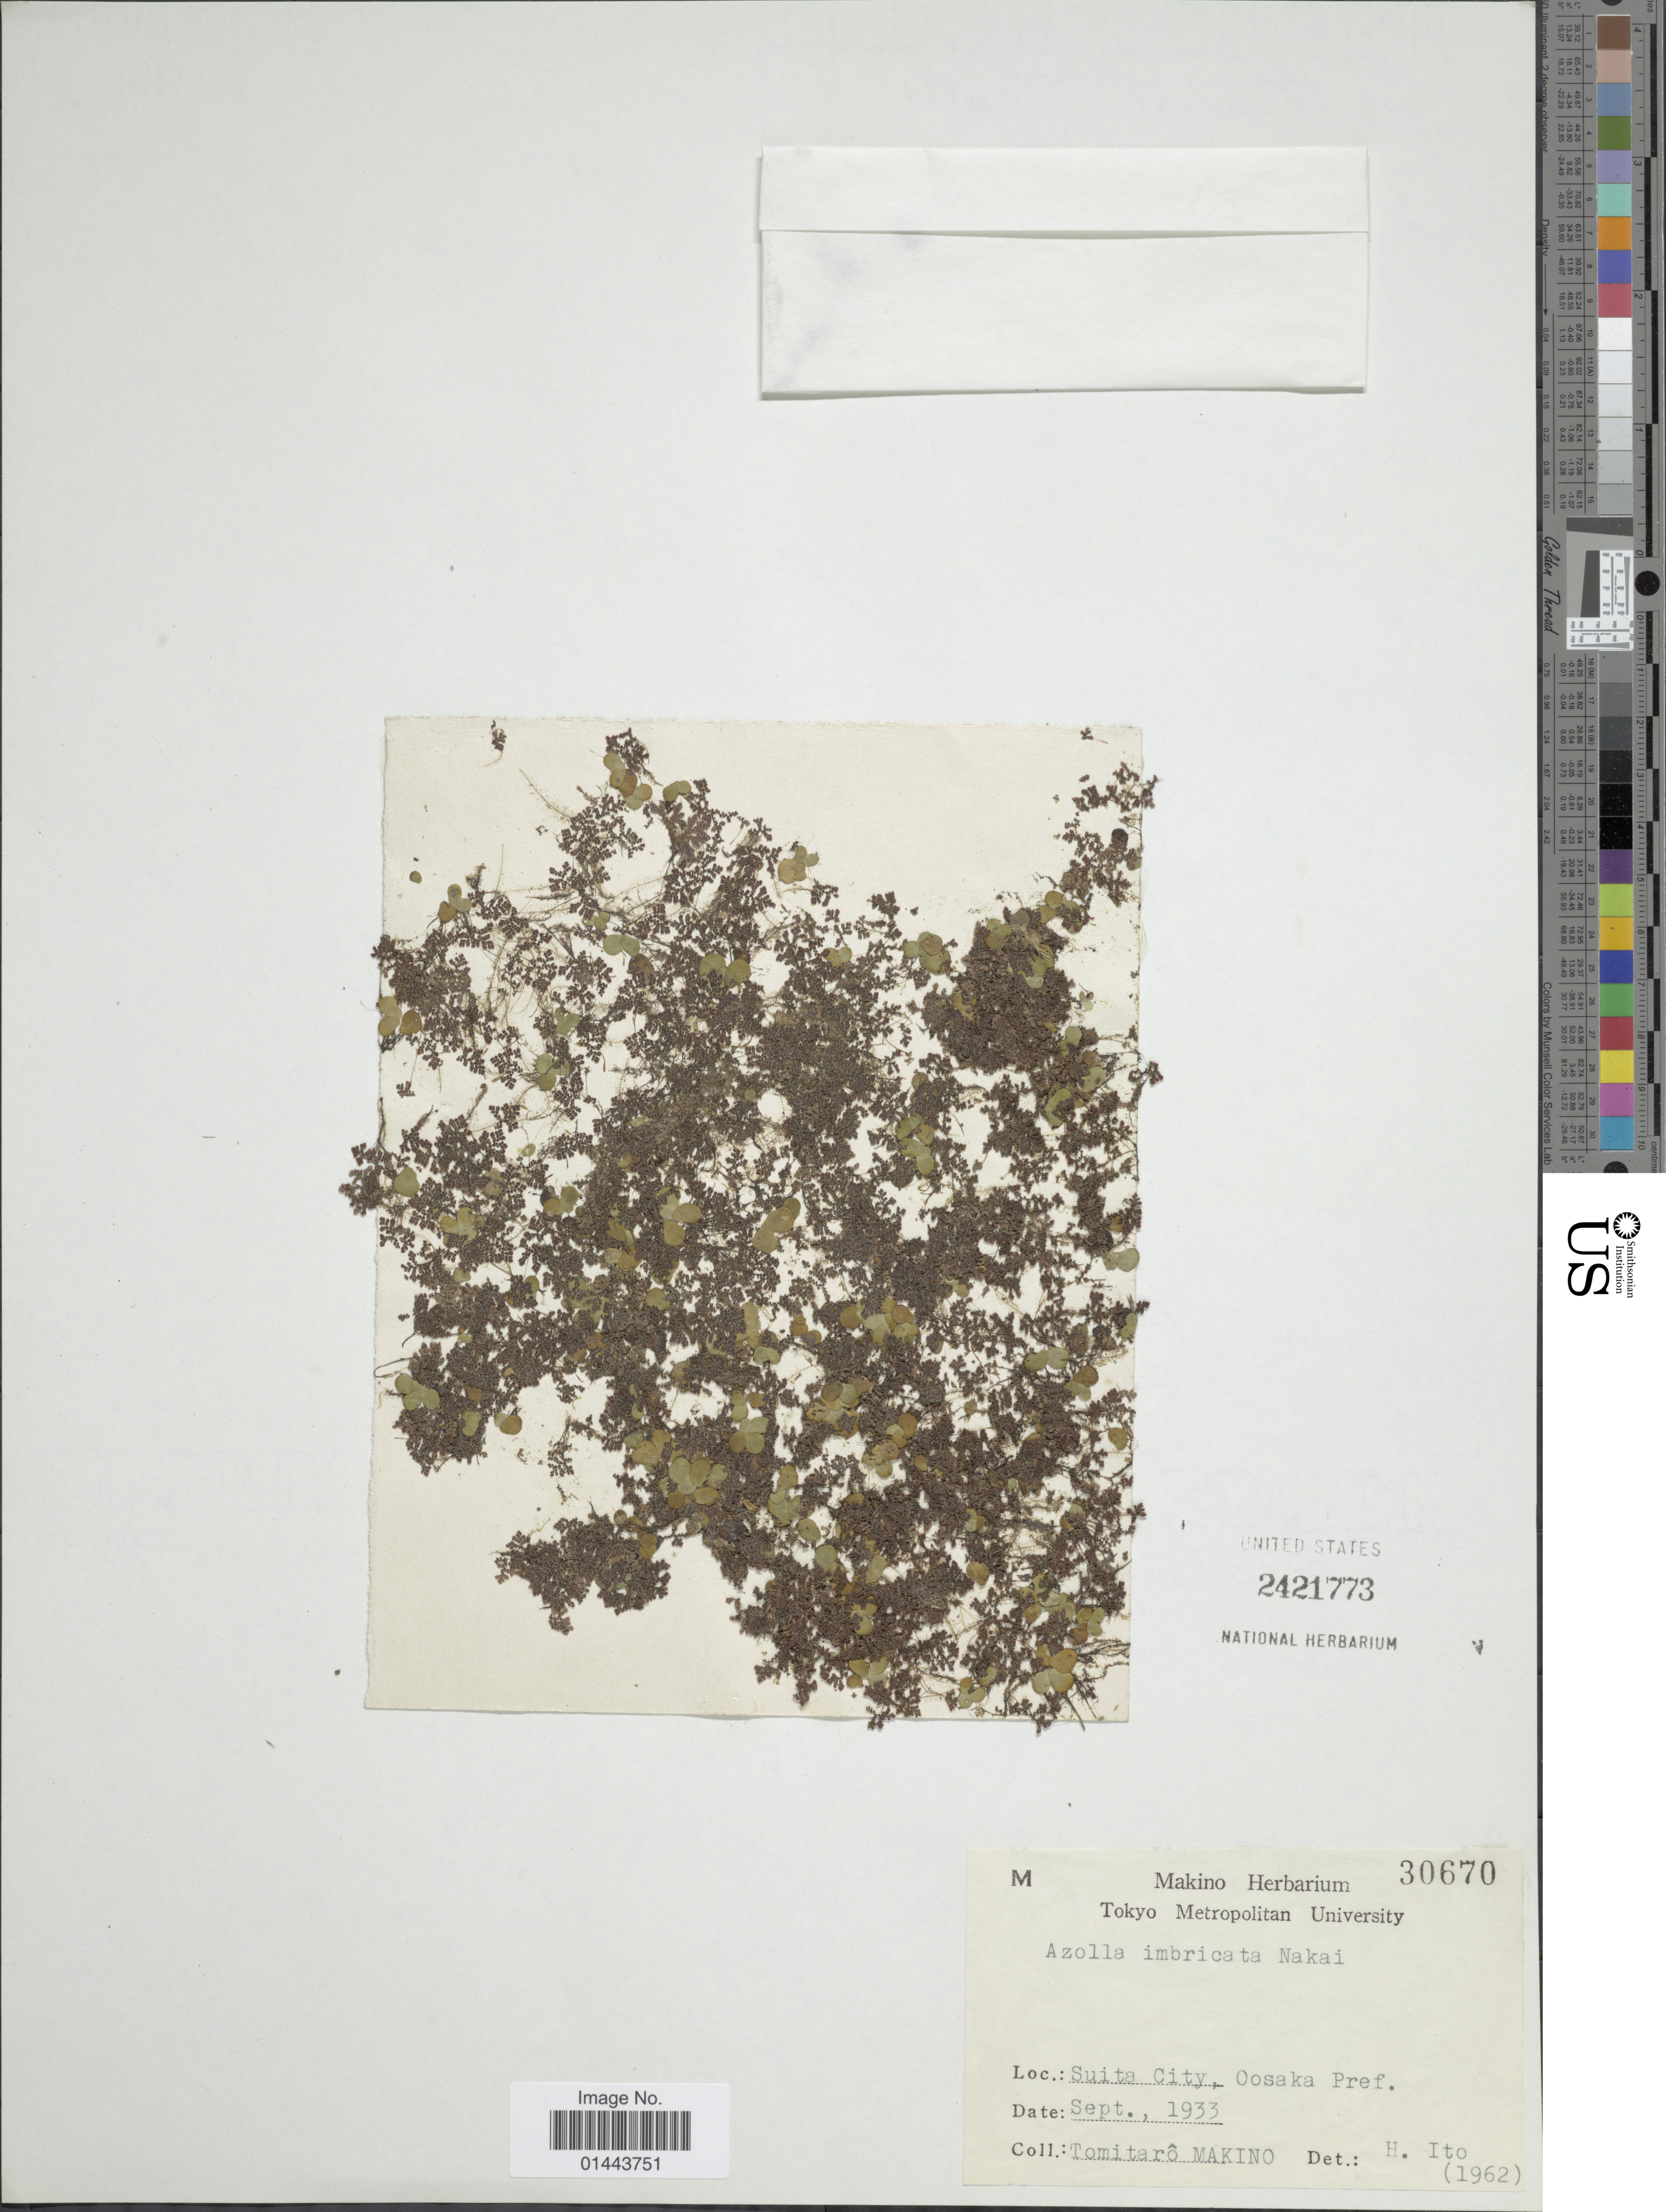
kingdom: Plantae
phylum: Tracheophyta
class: Polypodiopsida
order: Salviniales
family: Salviniaceae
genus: Azolla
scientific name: Azolla japonica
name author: Nakai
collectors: T. Makino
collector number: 30670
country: Japan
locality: Suita City, Oosaka Pref.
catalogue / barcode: US 2421773